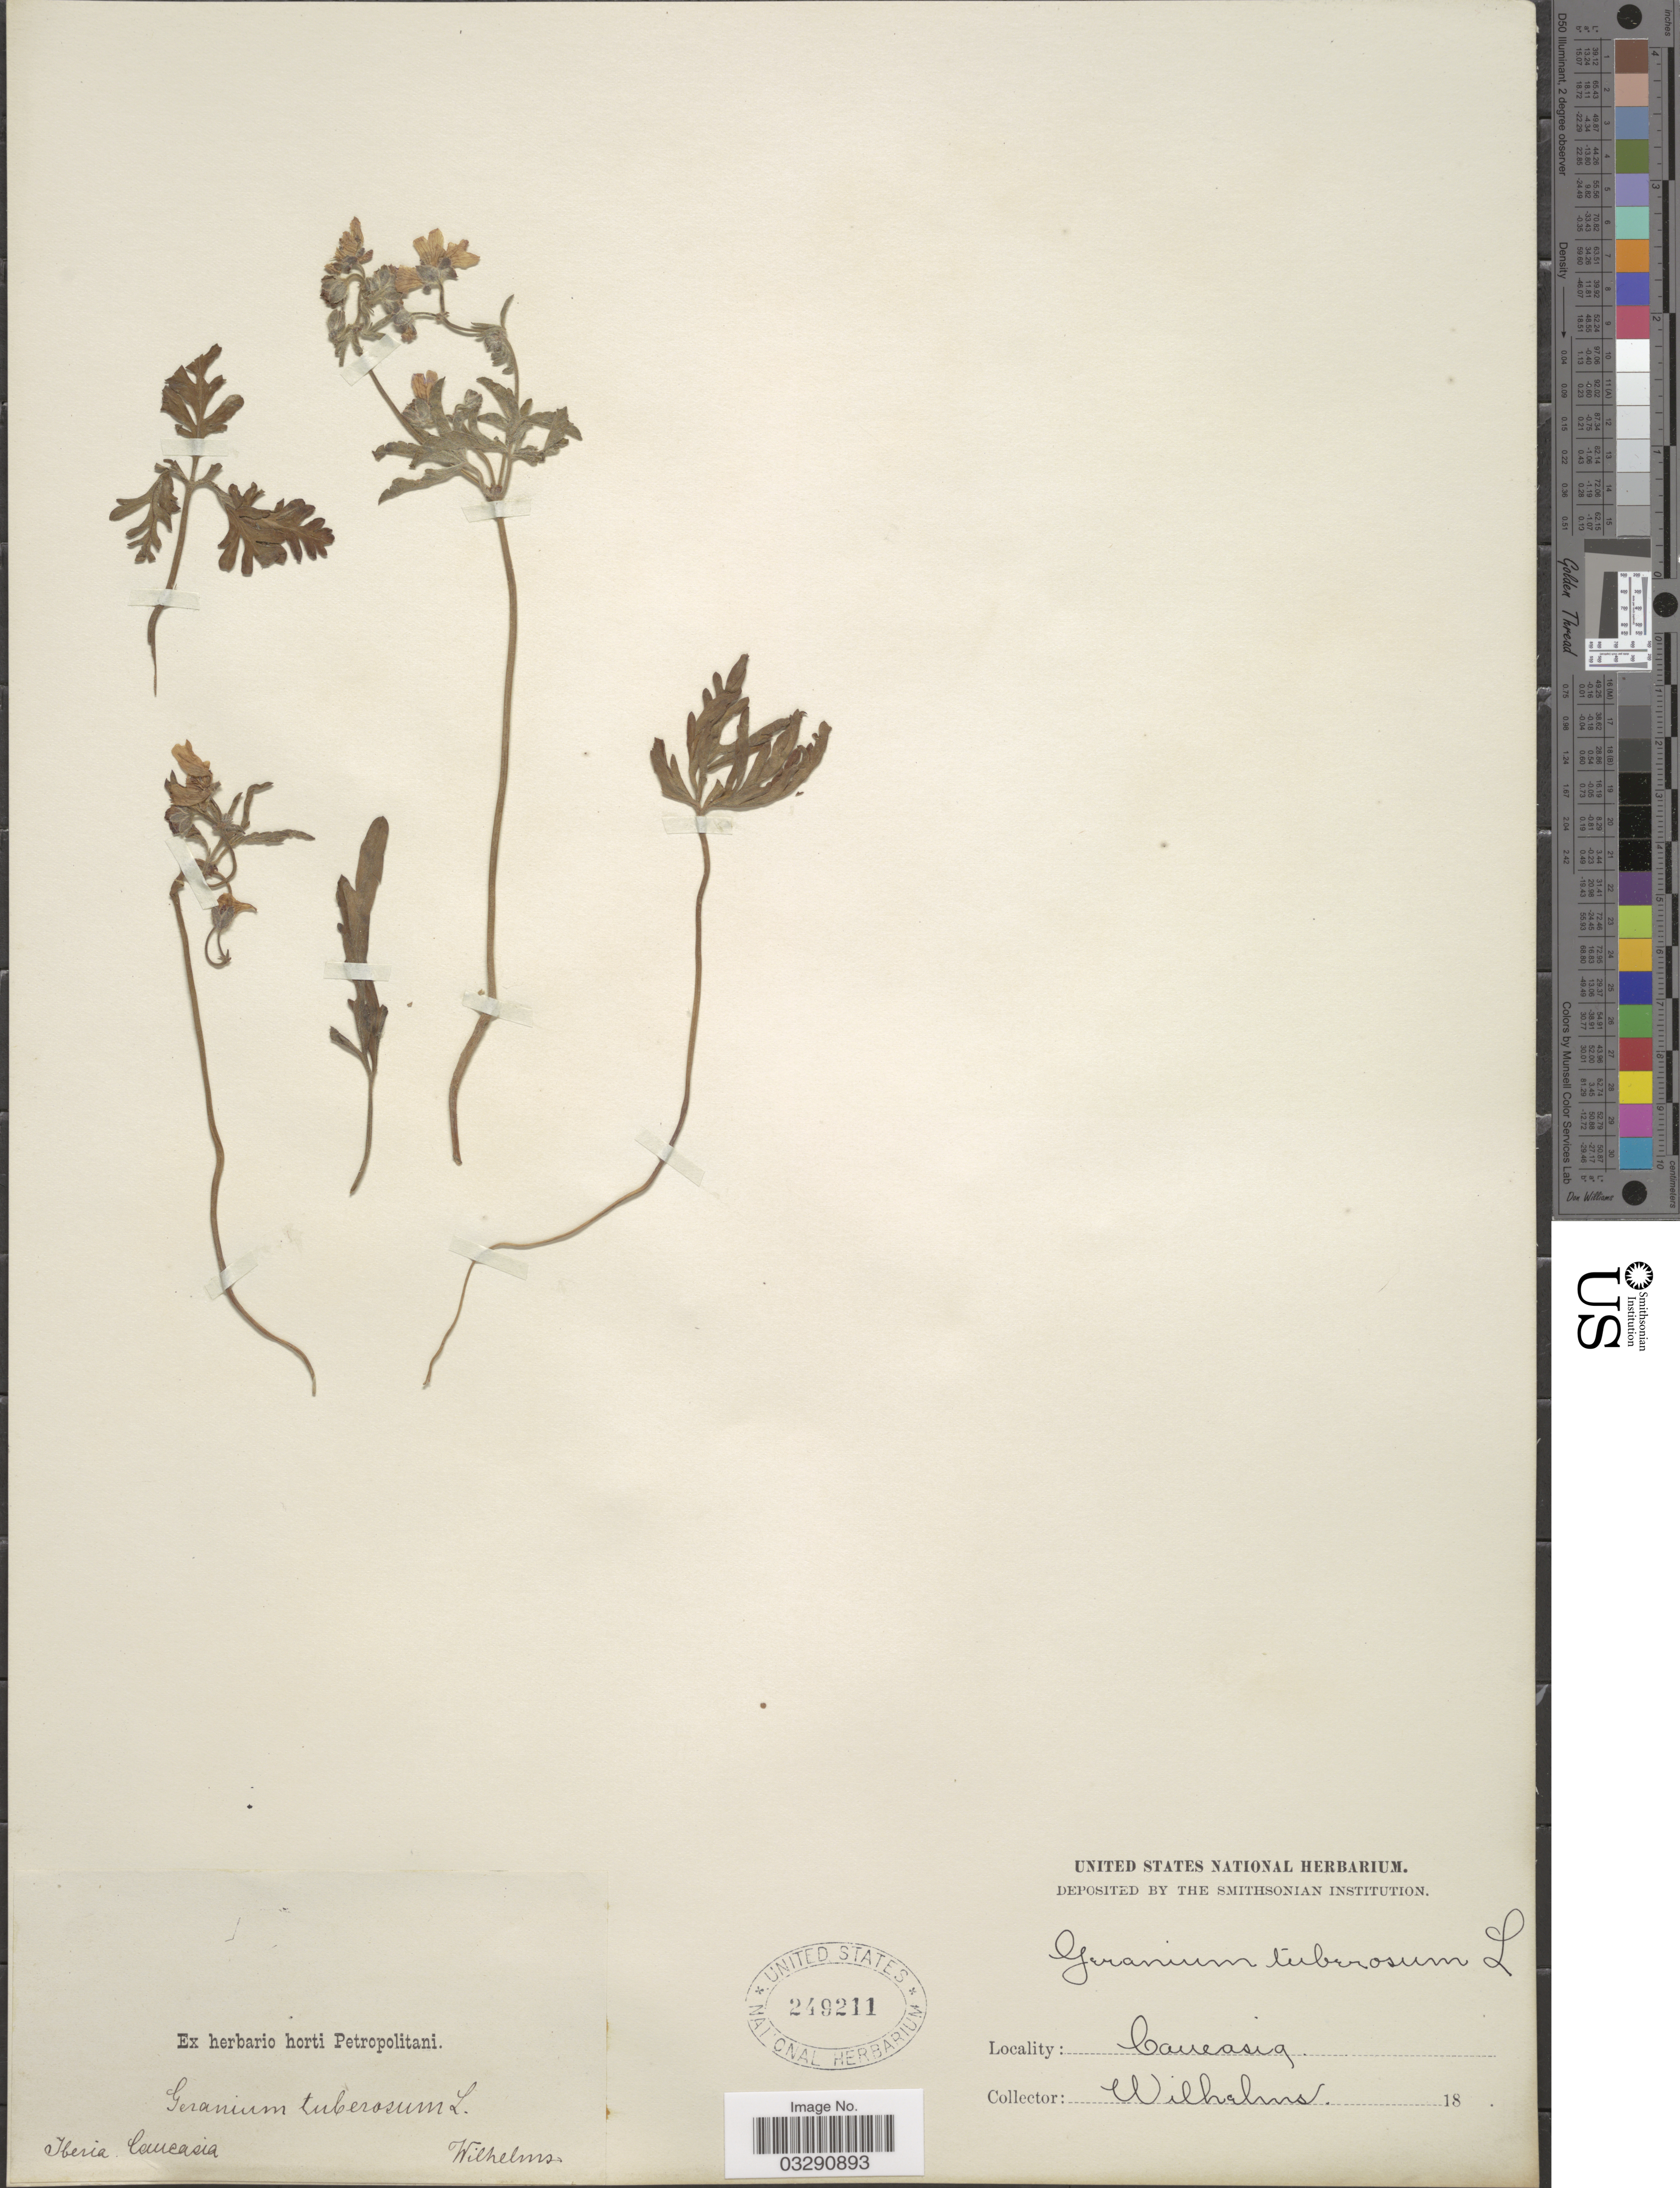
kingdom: Plantae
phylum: Tracheophyta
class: Magnoliopsida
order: Geraniales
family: Geraniaceae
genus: Geranium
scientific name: Geranium tuberosum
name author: L.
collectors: C. Wilhelms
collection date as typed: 18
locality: Iberia, Caucasia.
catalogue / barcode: US 249211